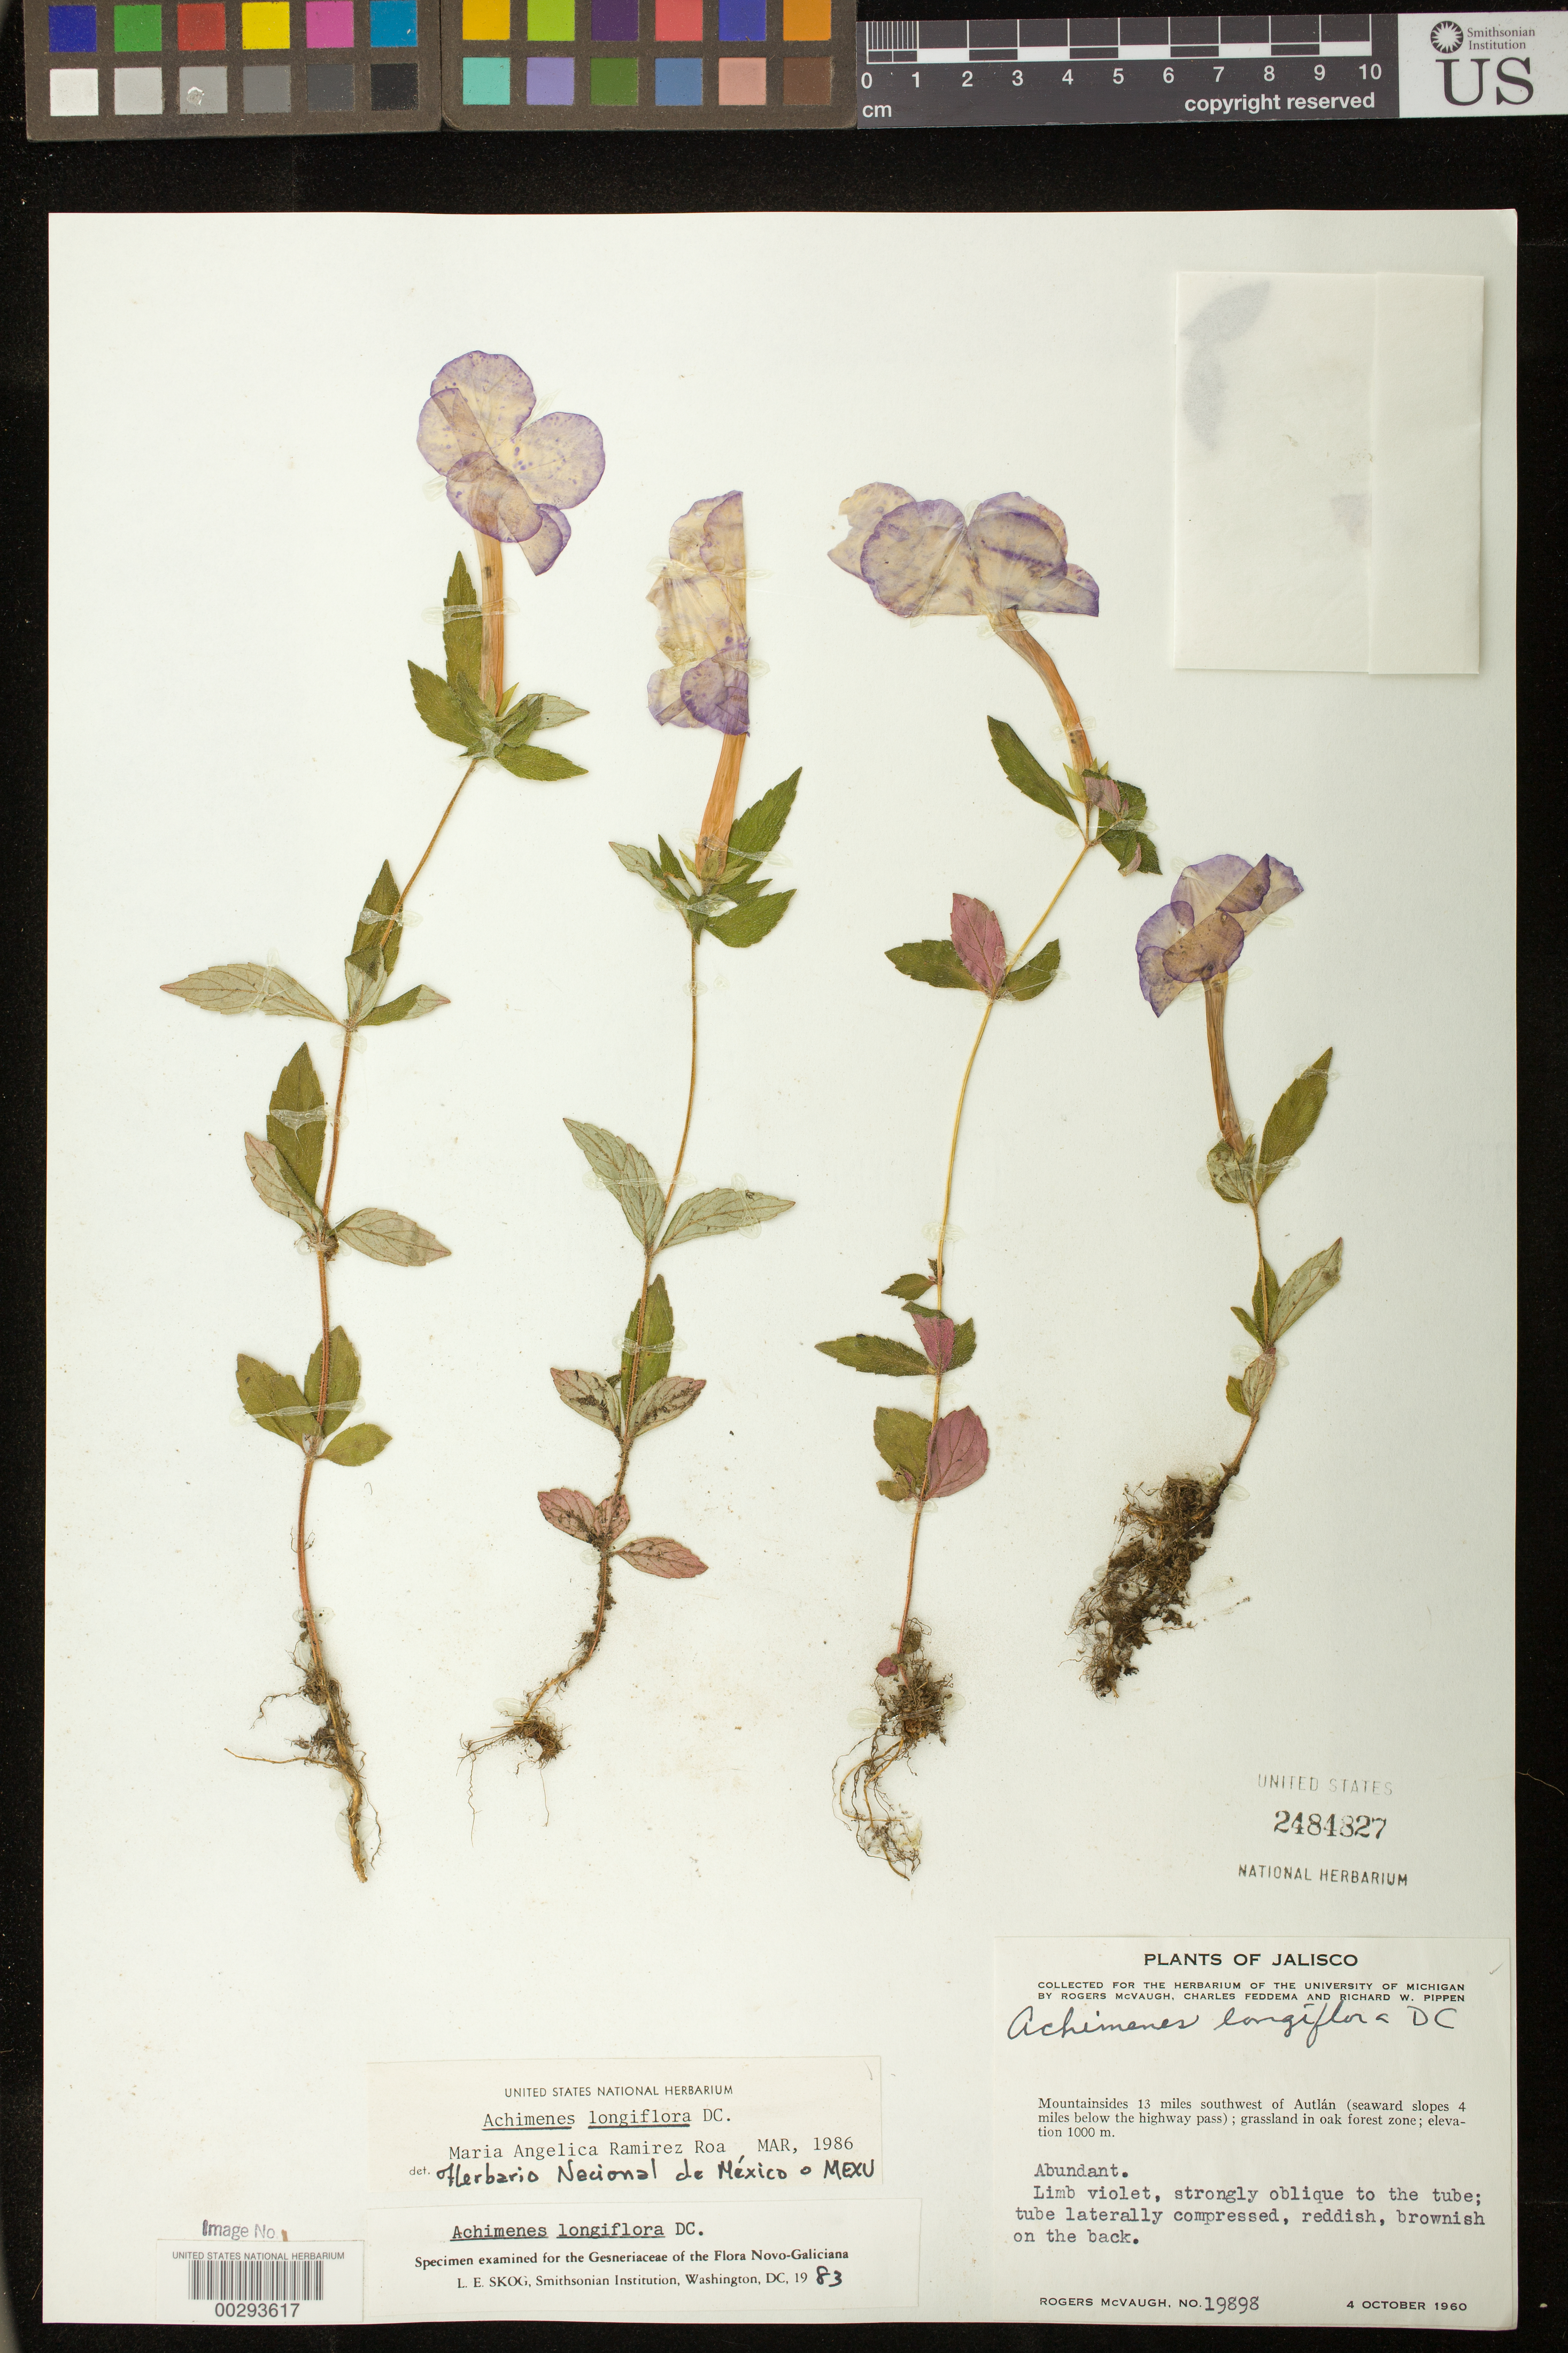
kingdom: Plantae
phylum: Tracheophyta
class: Magnoliopsida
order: Lamiales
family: Gesneriaceae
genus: Achimenes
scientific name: Achimenes longiflora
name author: DC.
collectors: R. McVaugh, C. Feddema & R. W. Pippen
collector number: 19898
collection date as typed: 04 Oct 1960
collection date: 1960-10-04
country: Mexico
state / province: Jalisco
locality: Mountainsides 13 miles southwest of Autlán (seaward slopes 4 miles below the highway pass)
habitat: Grassland in oak forest zone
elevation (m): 1000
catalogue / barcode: US 2484827